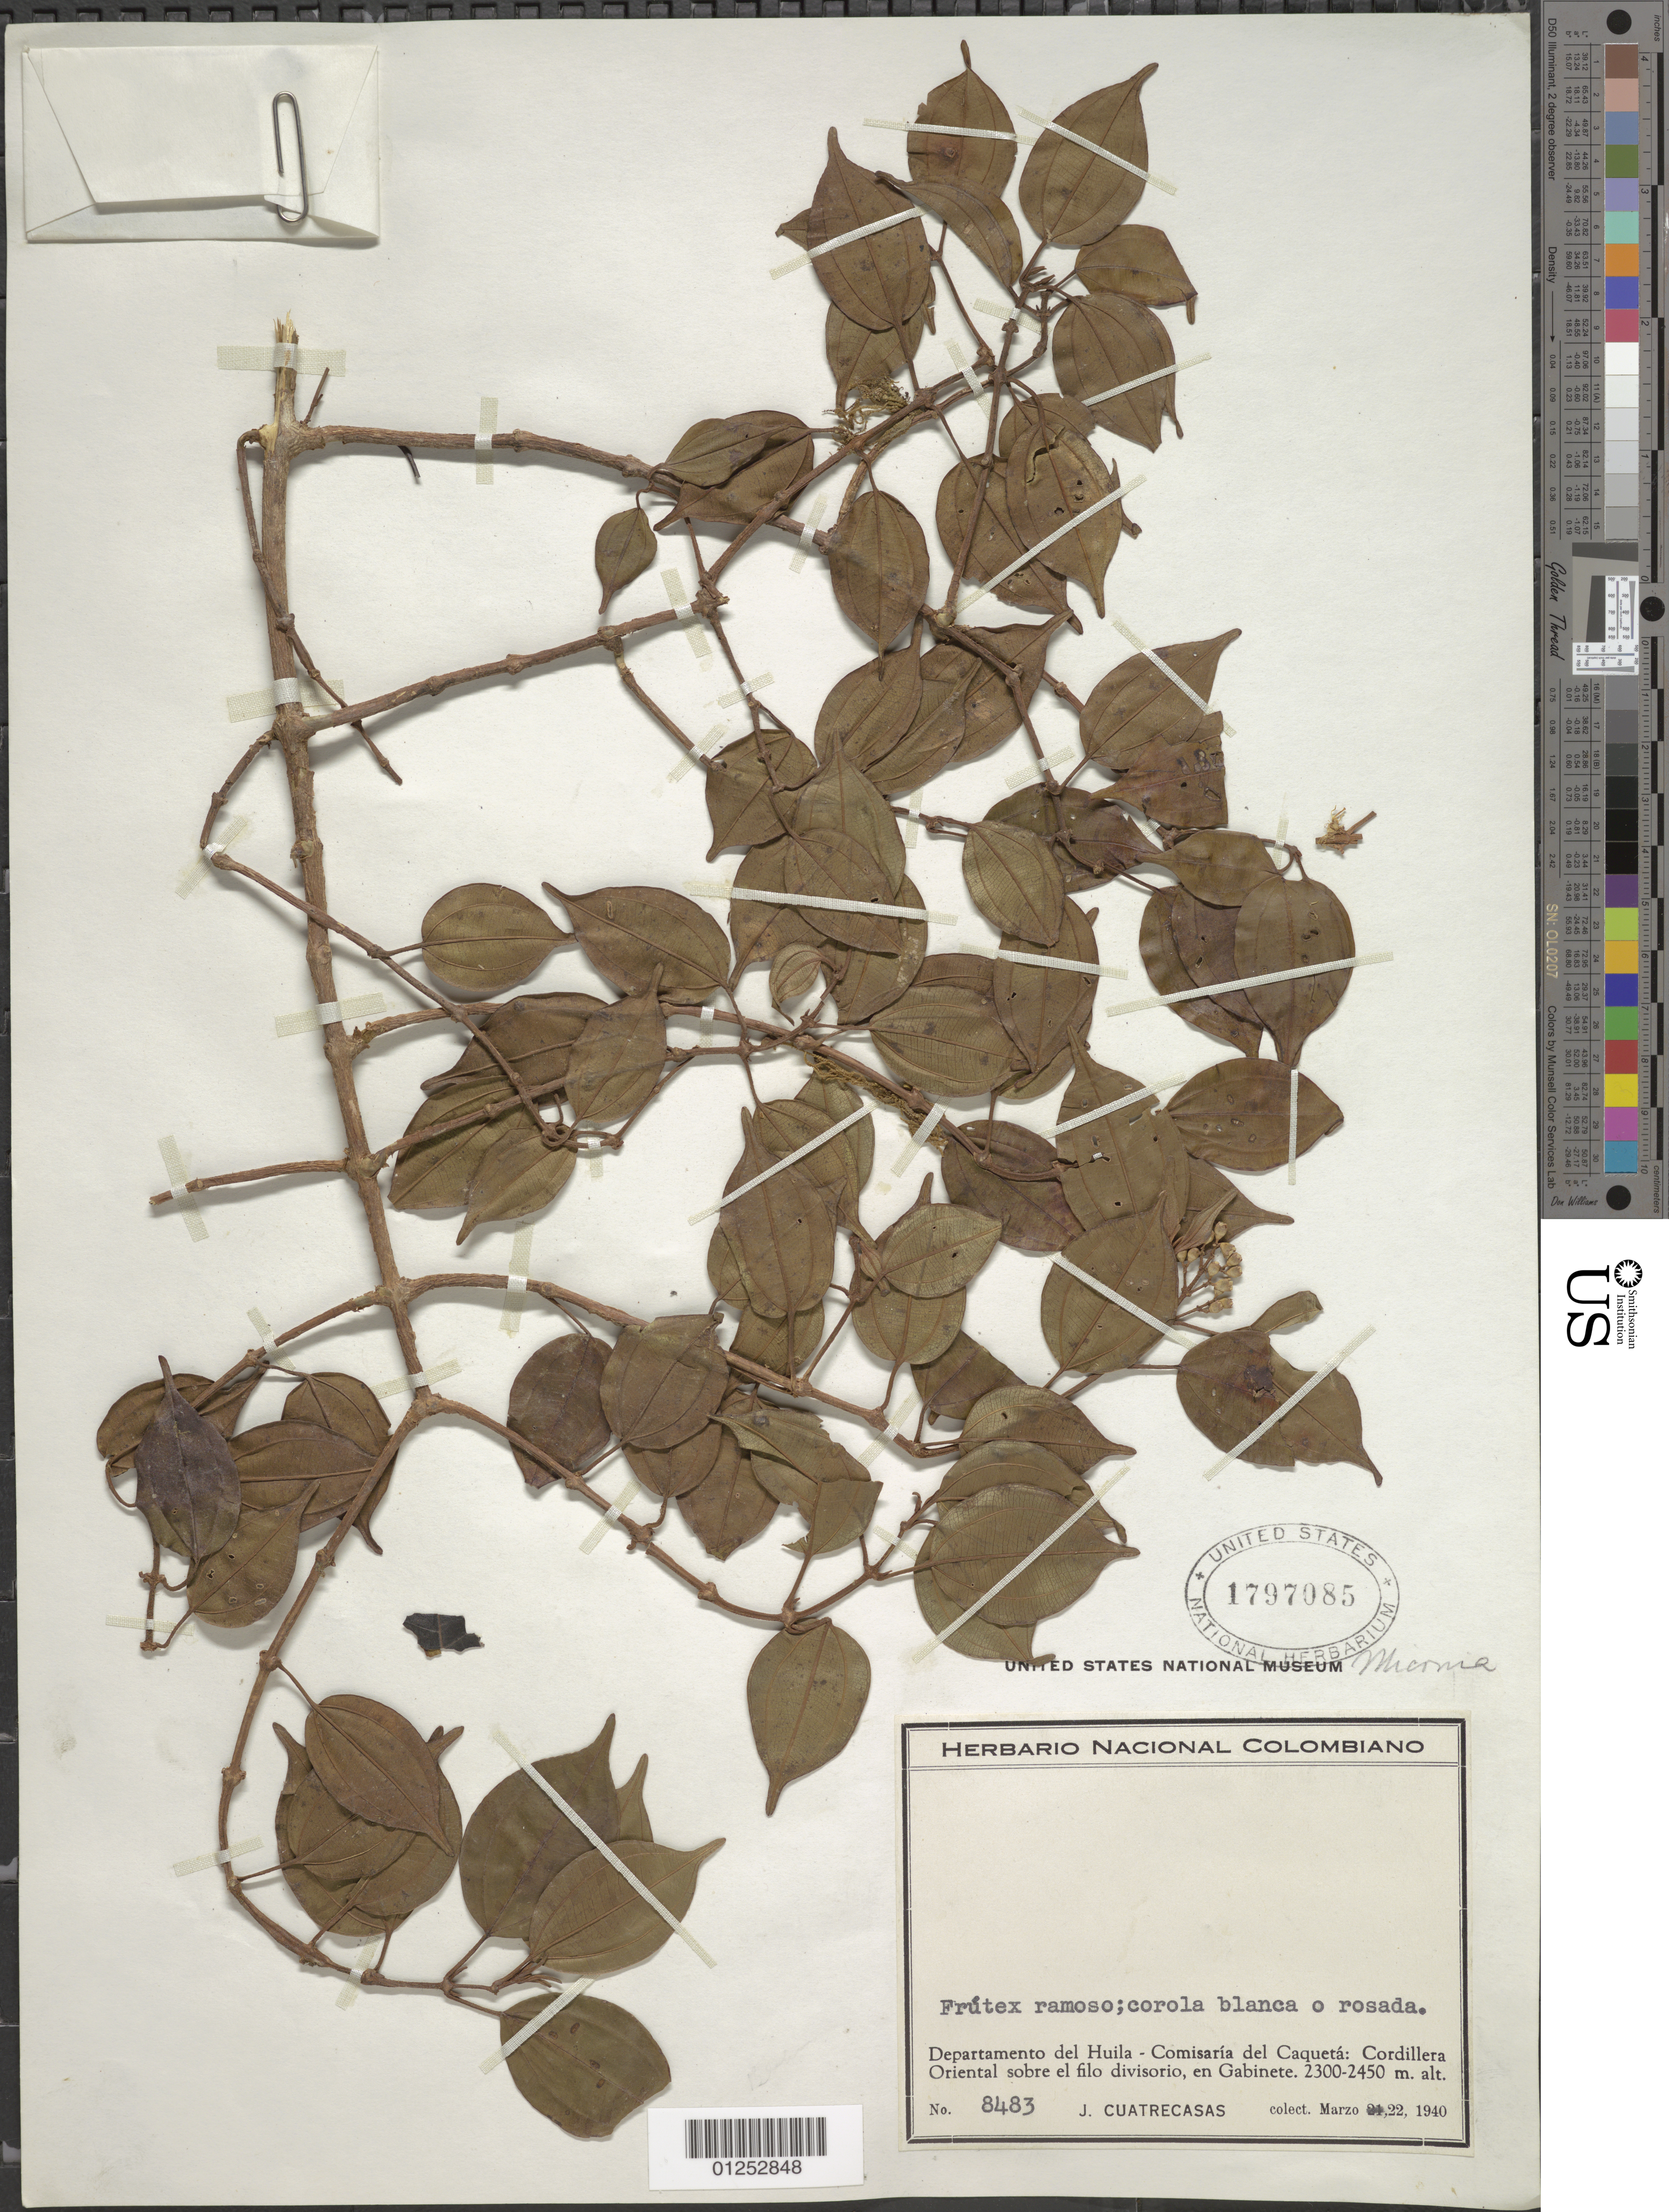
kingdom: Plantae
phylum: Tracheophyta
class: Magnoliopsida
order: Myrtales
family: Melastomataceae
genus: Miconia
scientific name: Miconia sp.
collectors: J. Cuatrecasas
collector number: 8483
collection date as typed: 22 Mar 1940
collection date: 1940-03-22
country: Colombia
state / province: Huila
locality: Comisaria del Caqueta, Cordillera Oriental Sobre El Filo Divisorio, en Gabinete.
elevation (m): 2300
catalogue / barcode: US 1797085